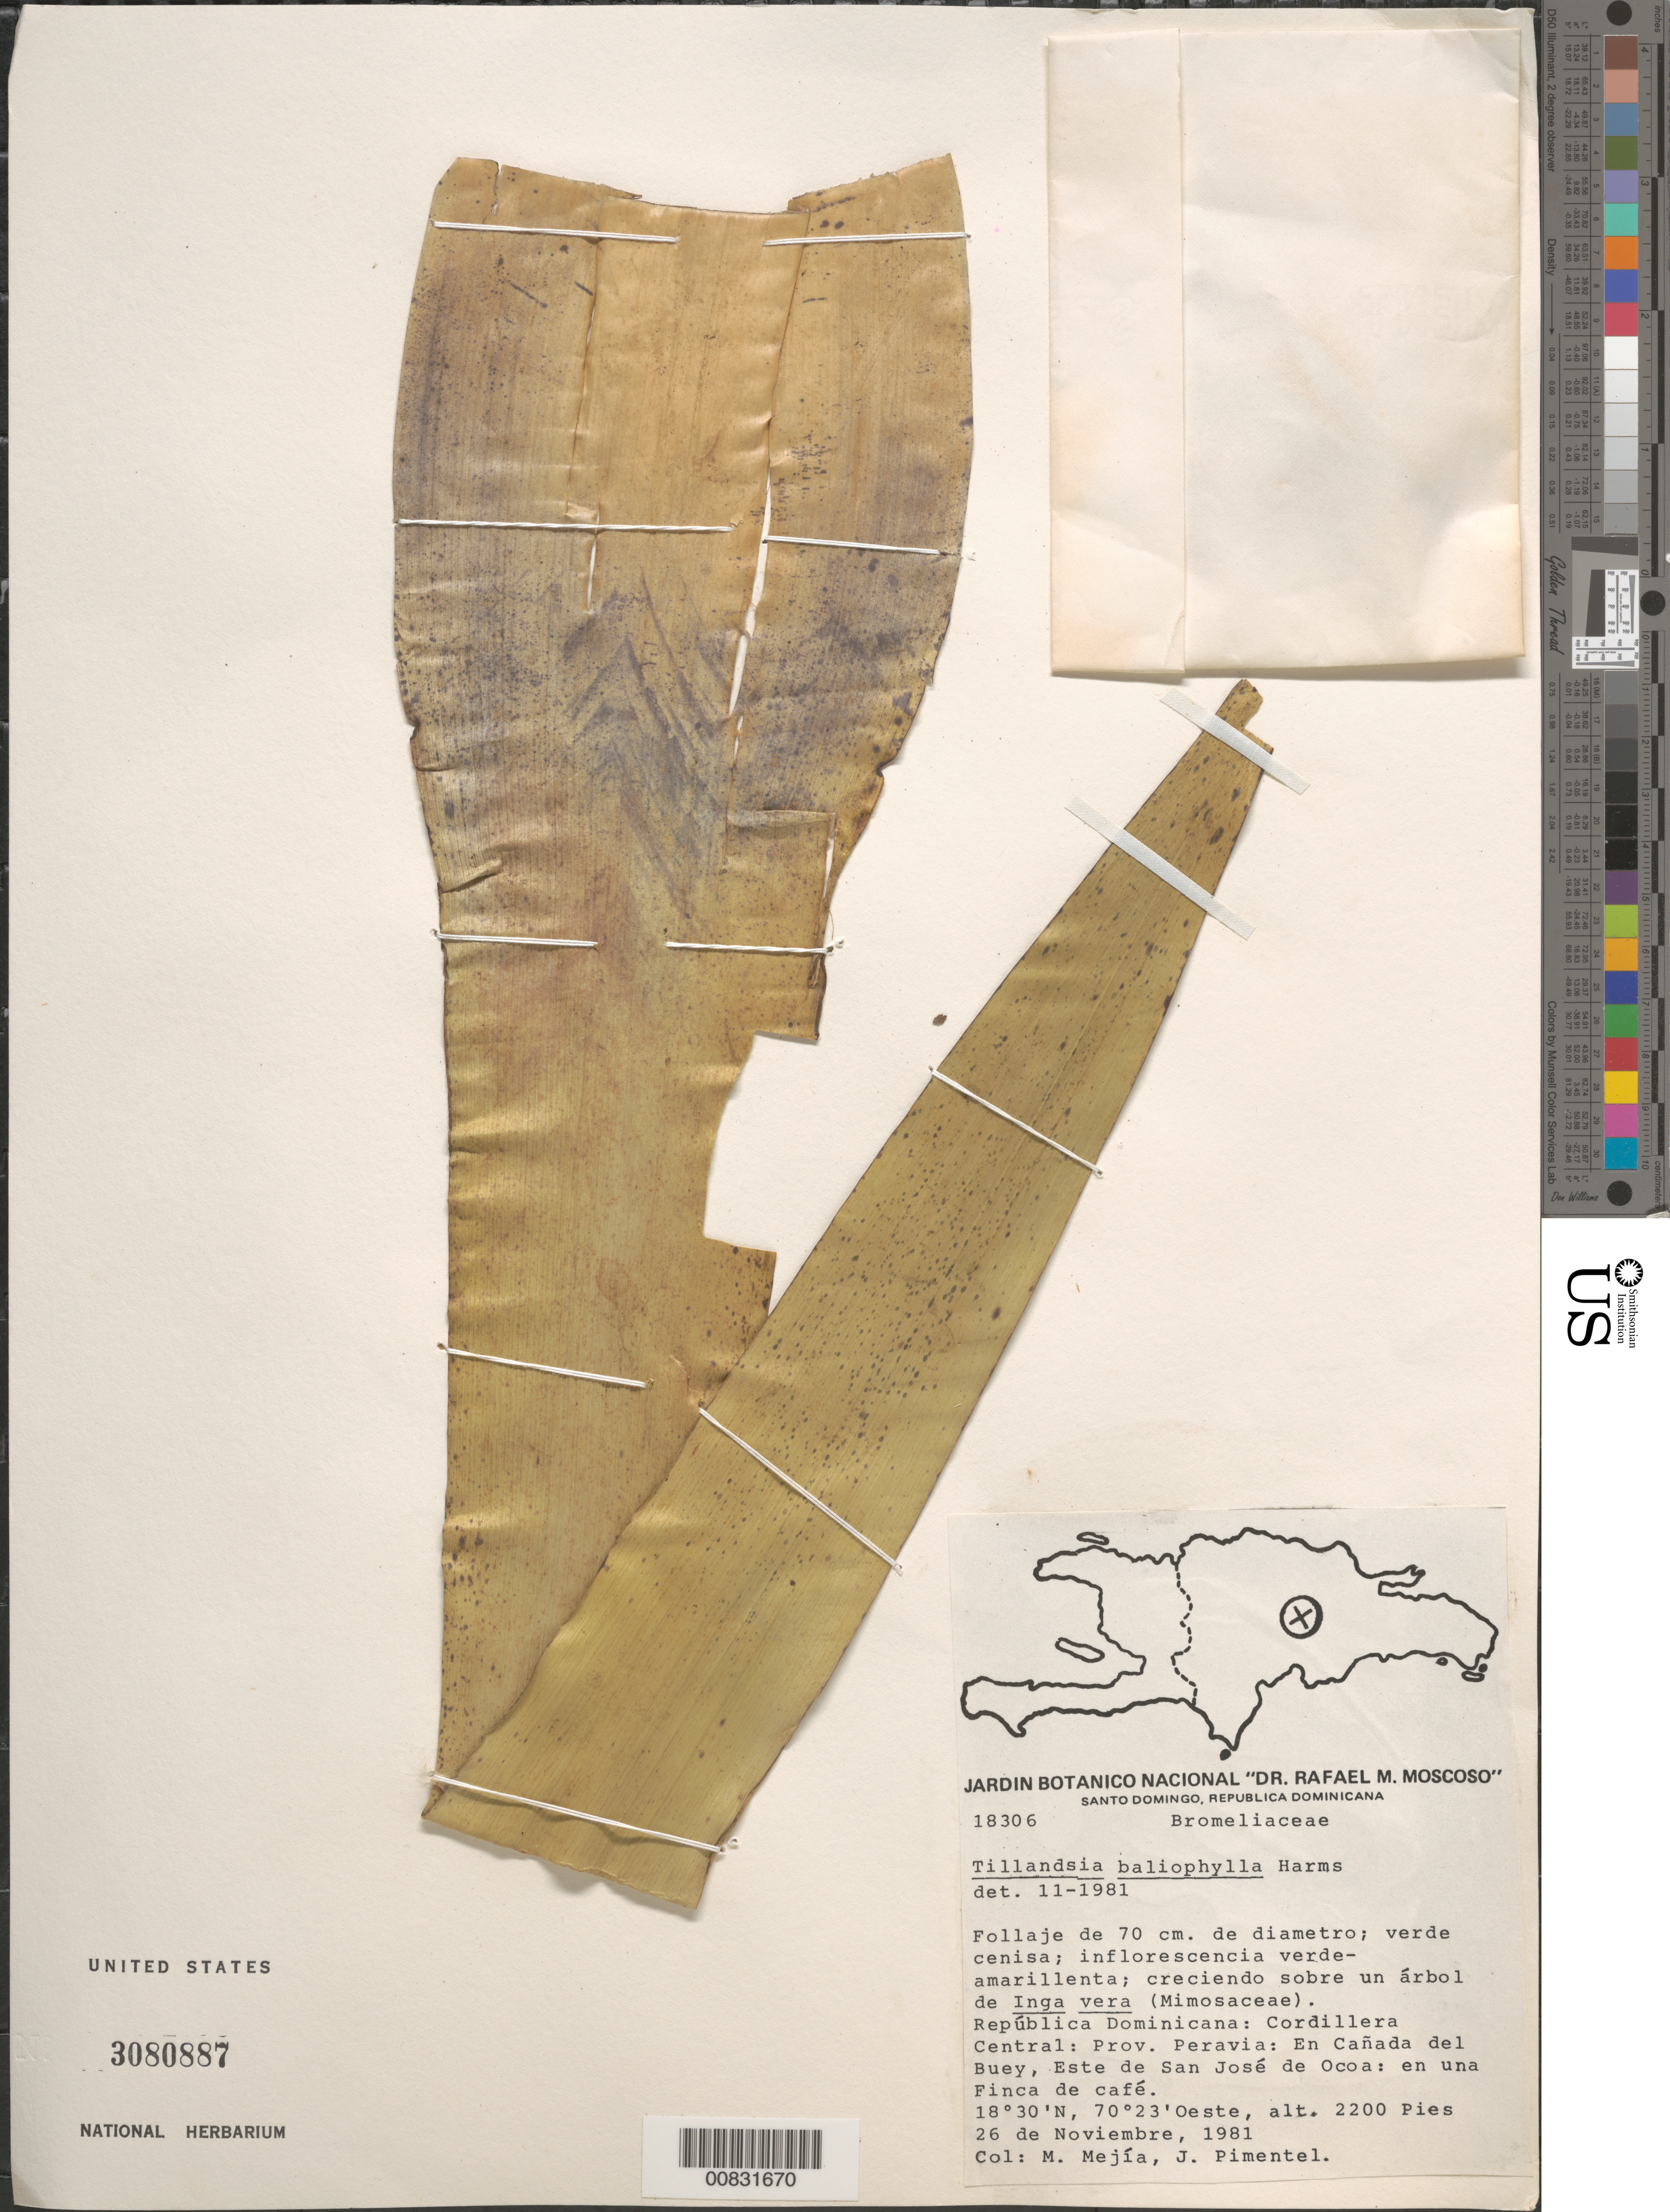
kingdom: Plantae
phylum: Tracheophyta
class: Liliopsida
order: Poales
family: Bromeliaceae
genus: Tillandsia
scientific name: Tillandsia baliophylla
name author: Harms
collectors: M. Mejia & J. Pimentel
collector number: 18306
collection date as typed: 26 Nov 1981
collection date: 1981-11-26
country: Dominican Republic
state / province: Peravia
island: Hispaniola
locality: Cordillera Central: En Cañada del Buey, Este de San José de Ocoa: en una finca de café.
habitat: Creciendo sobre un árbol de Inga vera (Mimosaceae)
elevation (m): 671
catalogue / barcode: US 3080887